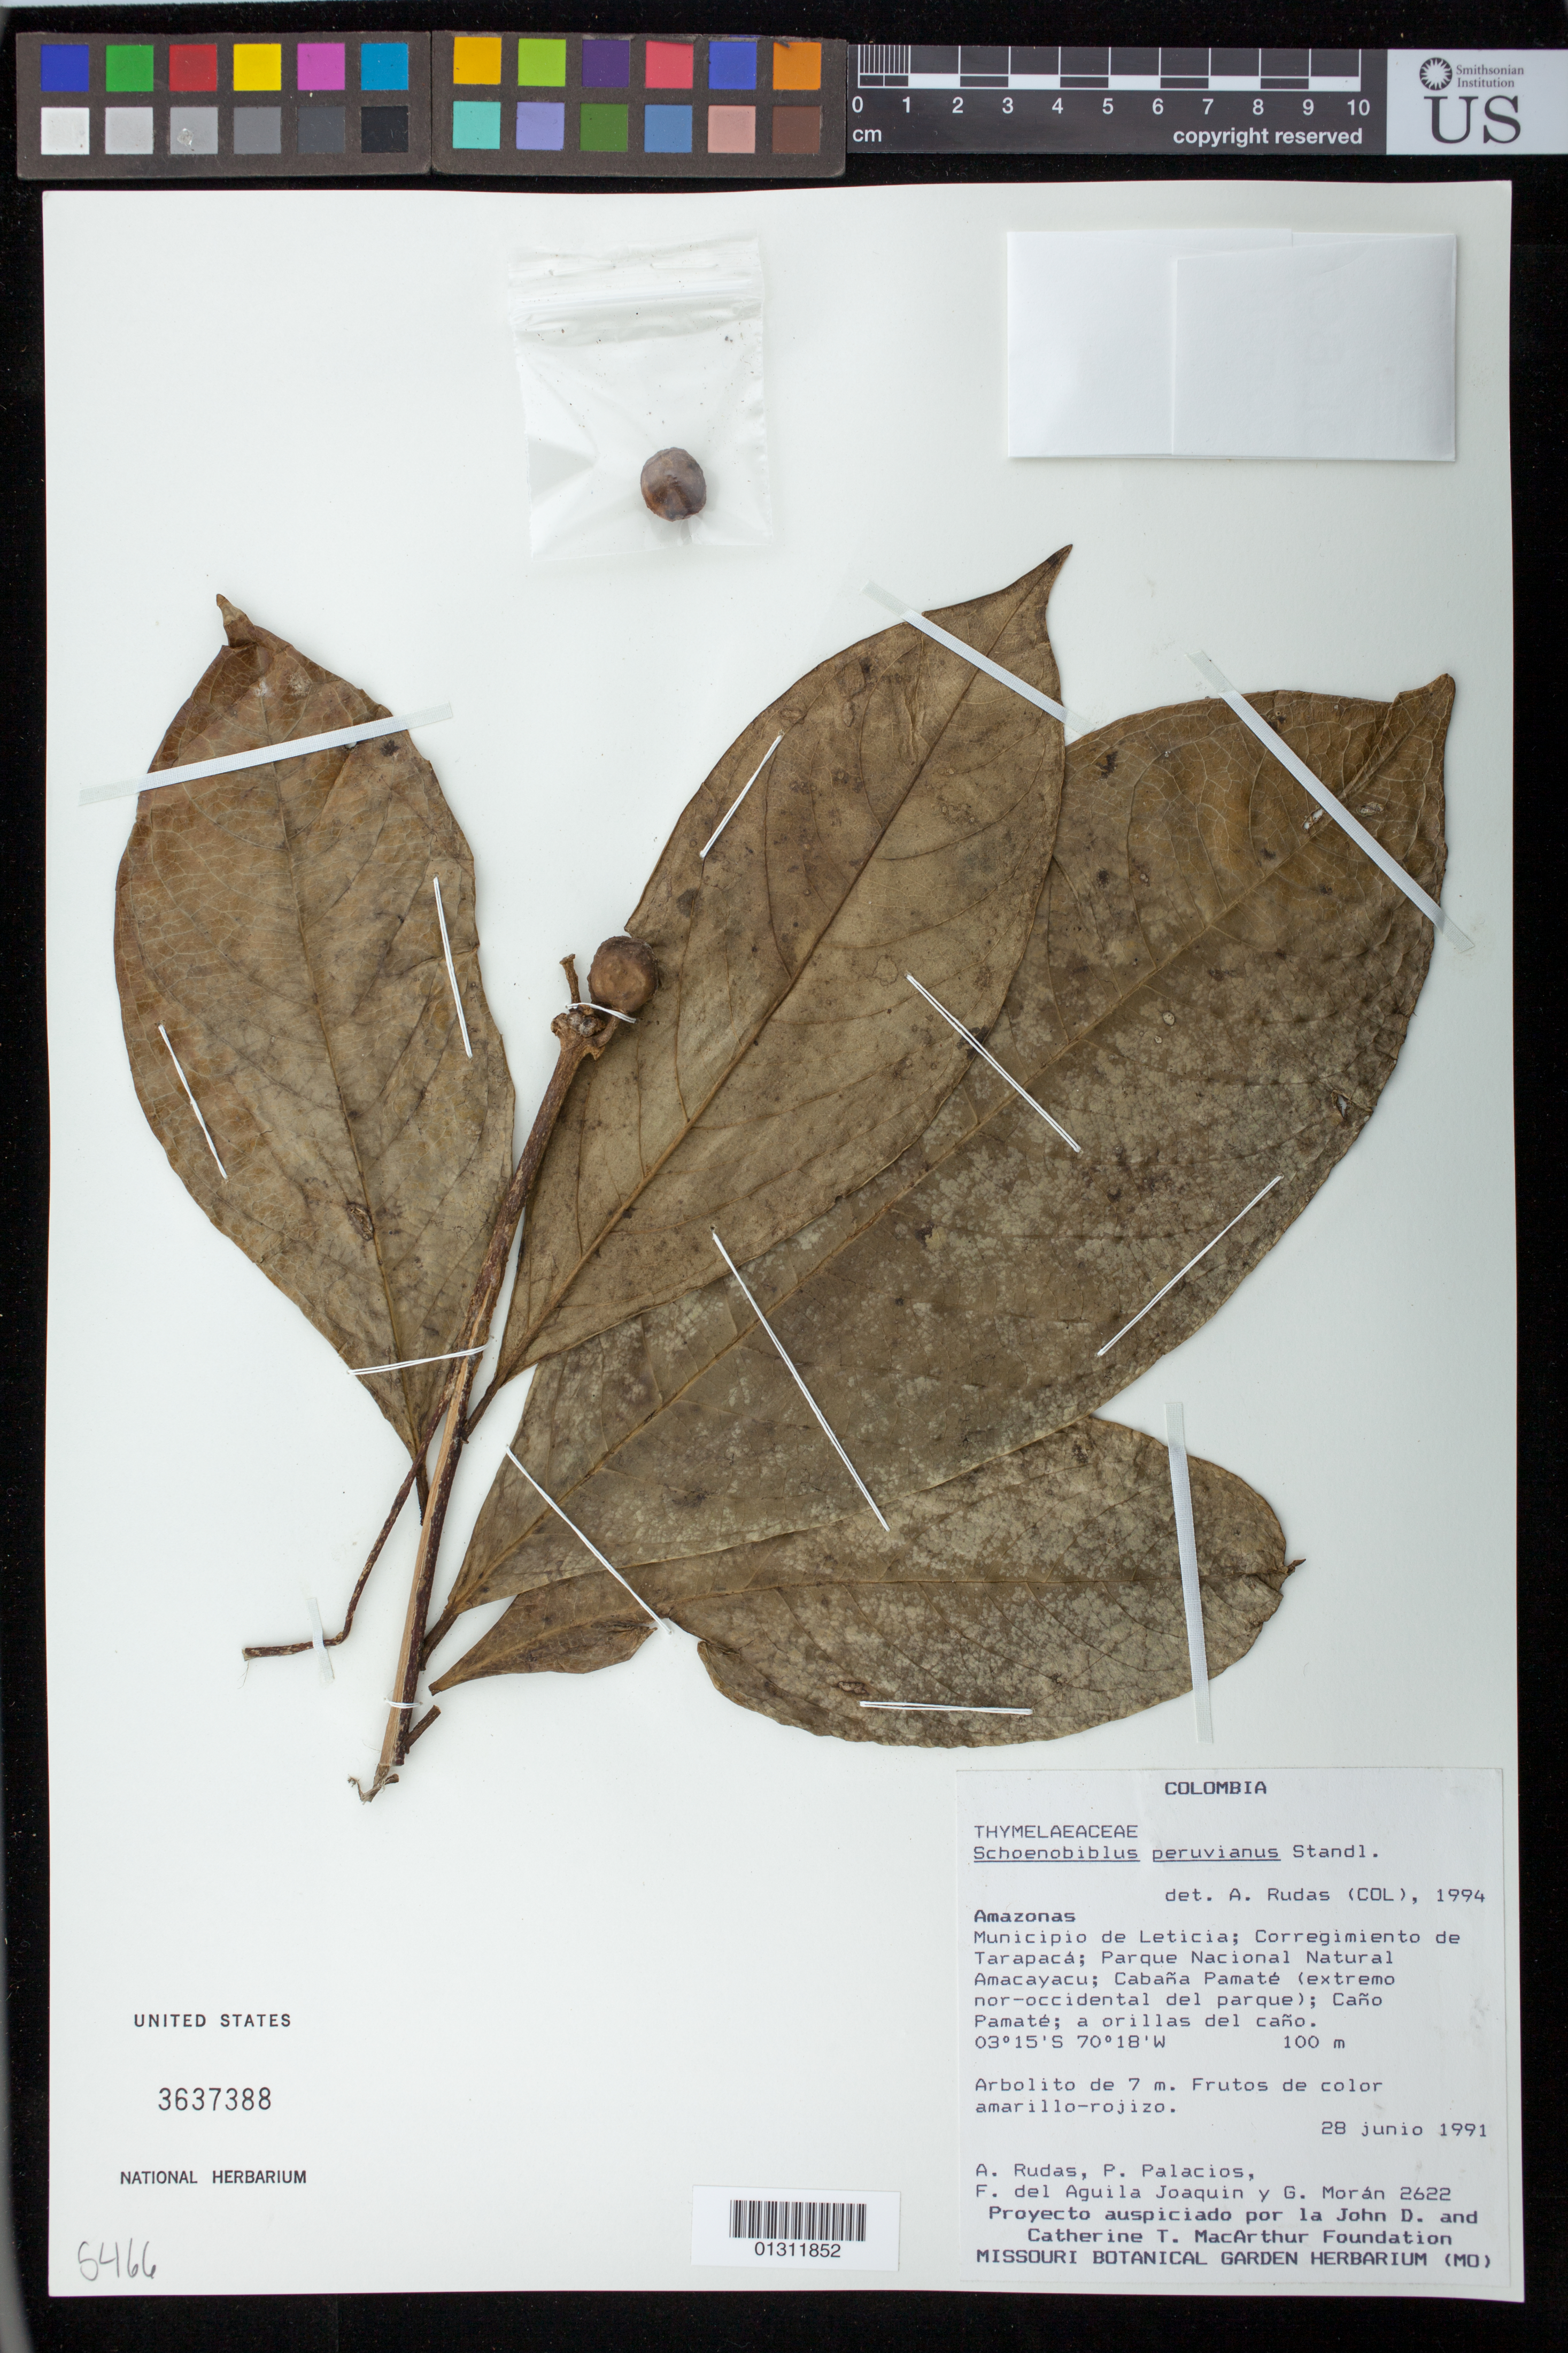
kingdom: Plantae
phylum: Tracheophyta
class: Magnoliopsida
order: Malvales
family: Thymelaeaceae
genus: Schoenobiblus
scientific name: Schoenobiblus peruvianus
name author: Standl.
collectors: A. Rudas, P. Palacios, F. Aguila Joaquin & G. Moran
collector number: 2622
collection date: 1991-06-28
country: Colombia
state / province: Amazônas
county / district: Leticia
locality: Corregimiento de Tarapacá; Parque Nacional Natural Amacayacu; Cabaña Pamaté (extremo nor-occidental del Parque); Caño Pamaté; a orillas del caño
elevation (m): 100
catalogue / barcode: US 3637388